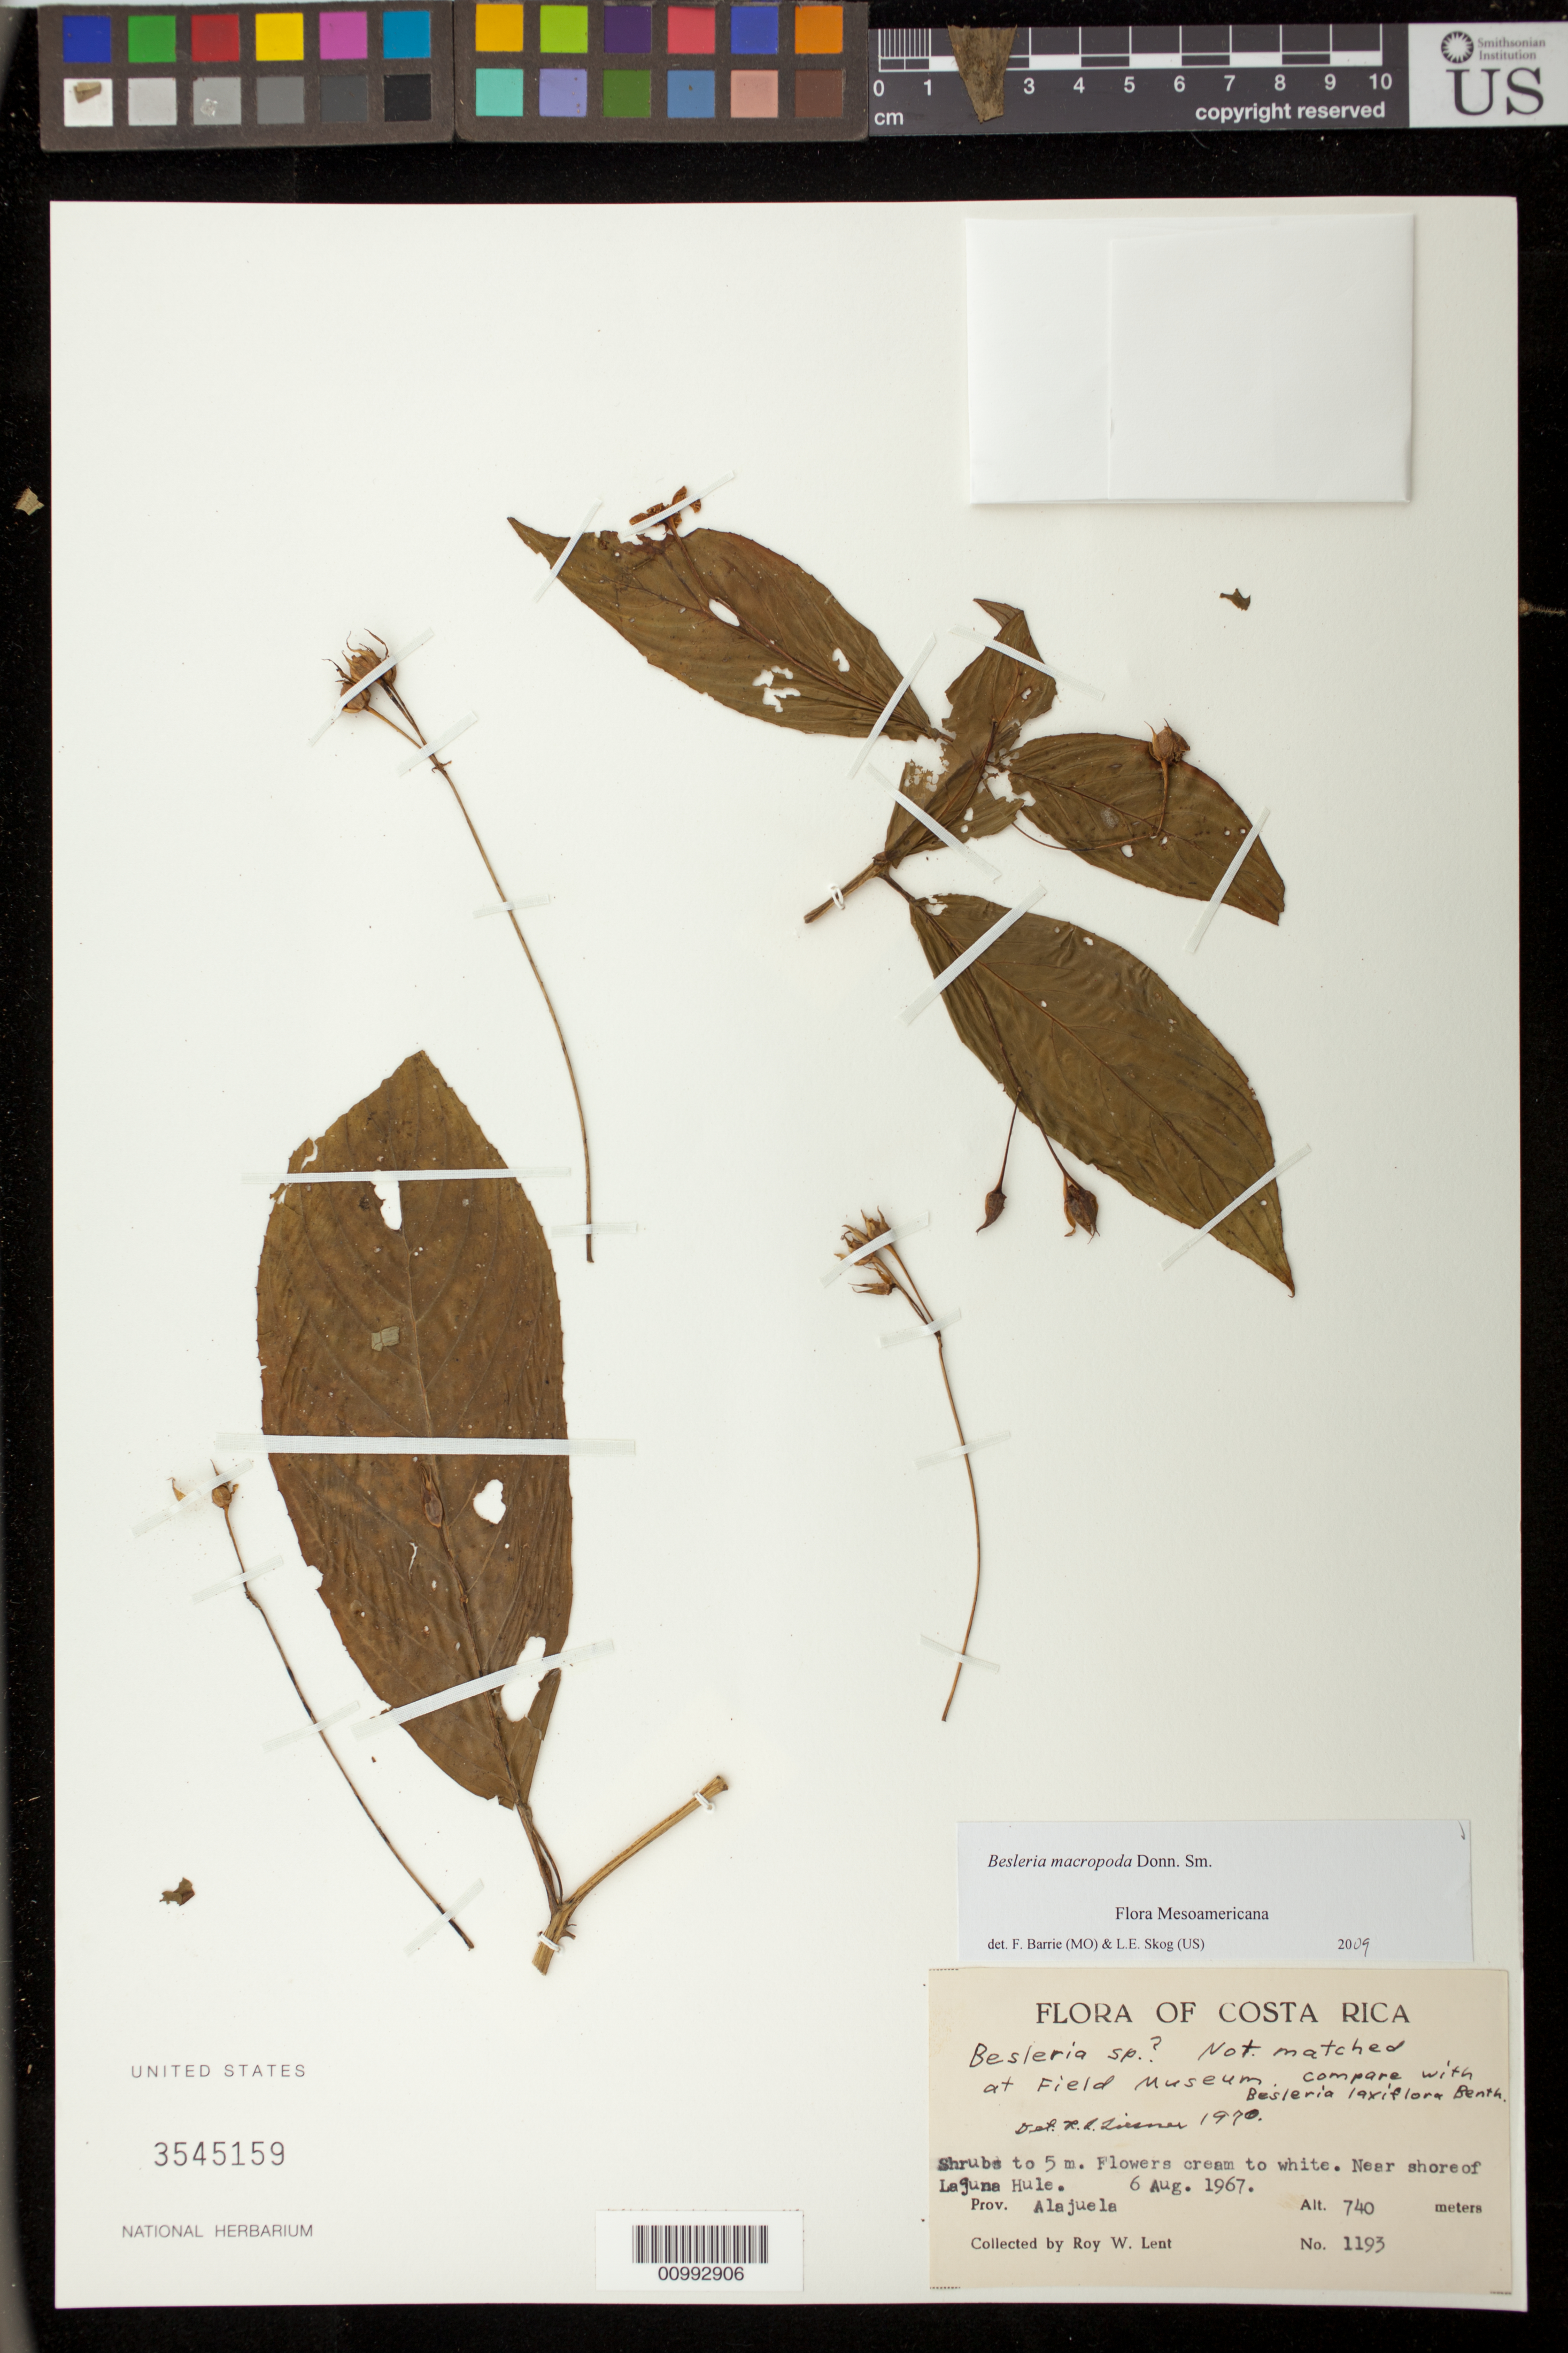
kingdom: Plantae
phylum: Tracheophyta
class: Magnoliopsida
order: Lamiales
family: Gesneriaceae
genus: Besleria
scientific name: Besleria macropoda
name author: Donn. Sm.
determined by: Barrie, F. R.; Skog, Laurence E.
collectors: R. W. Lent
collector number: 1193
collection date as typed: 06 Aug 1967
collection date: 1967-08-06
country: Costa Rica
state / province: Alajuela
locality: Near shore of Laguna Hule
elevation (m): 740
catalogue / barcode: US 3545159